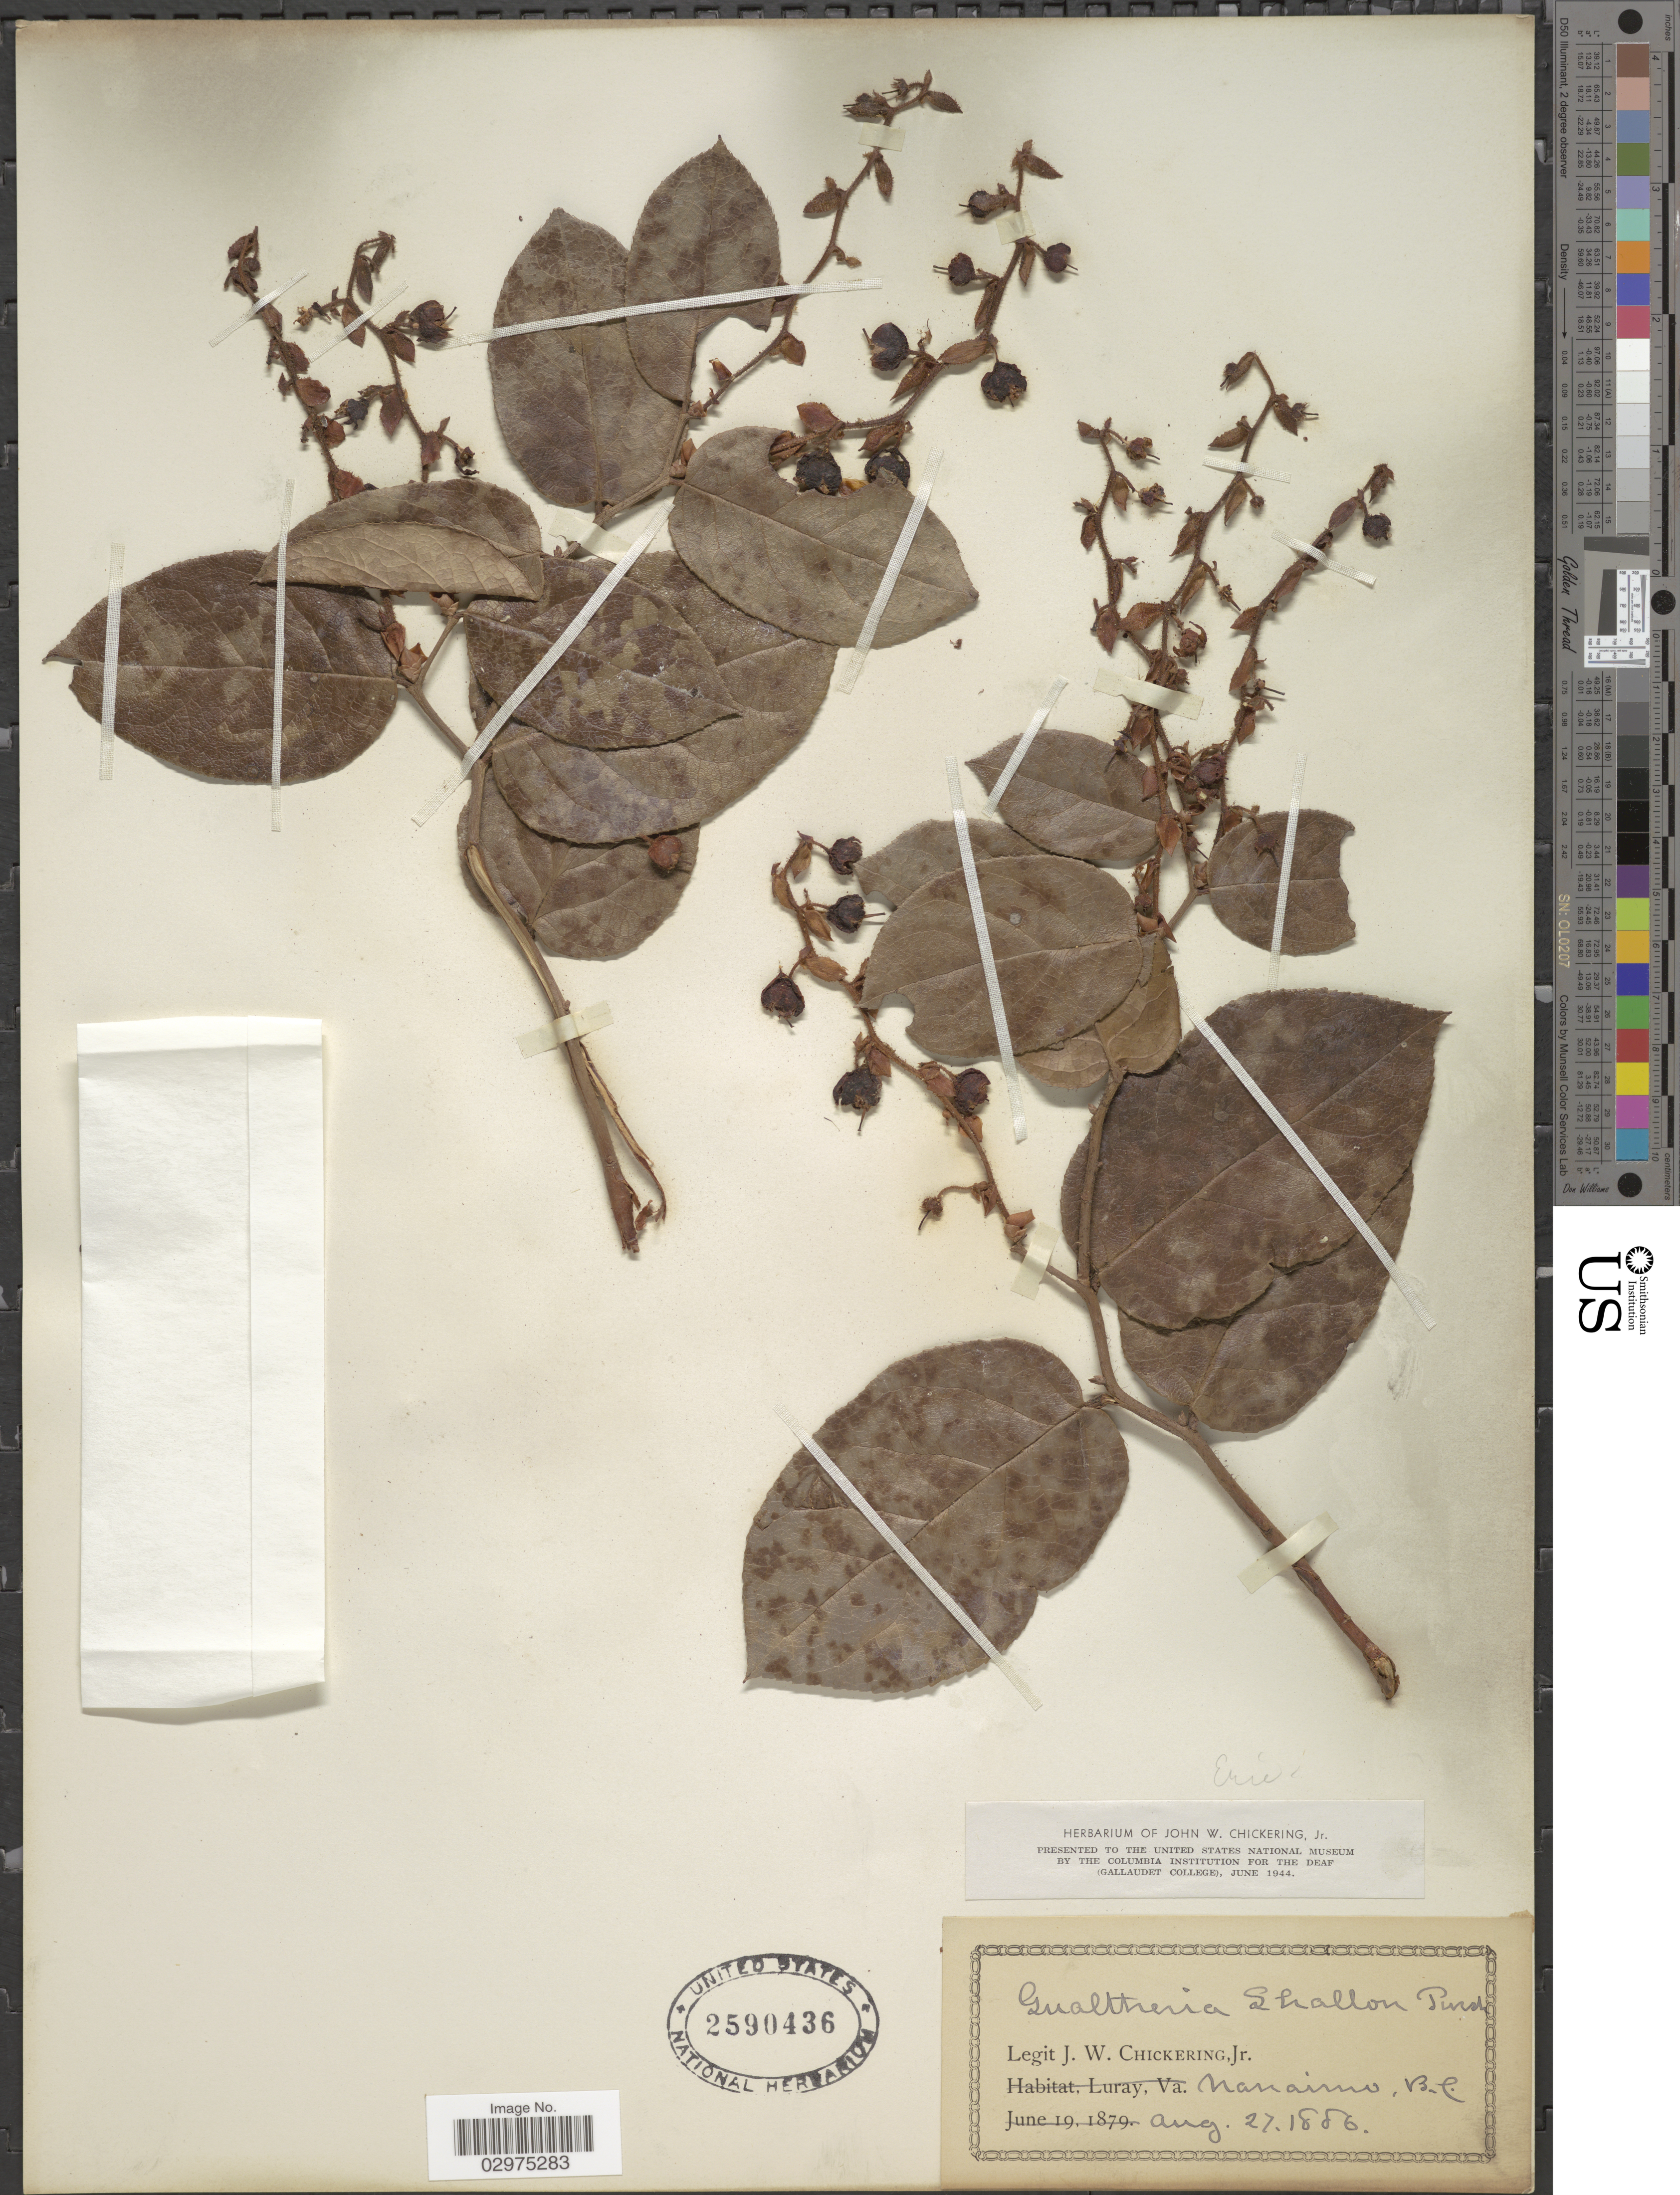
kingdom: Plantae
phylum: Tracheophyta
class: Magnoliopsida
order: Ericales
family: Ericaceae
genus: Gaultheria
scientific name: Gaultheria shallon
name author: Pursh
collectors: J. W. Chickering Jr.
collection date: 1886-08-27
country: Canada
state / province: British Columbia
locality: Nanaimo.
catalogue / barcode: US 2590436